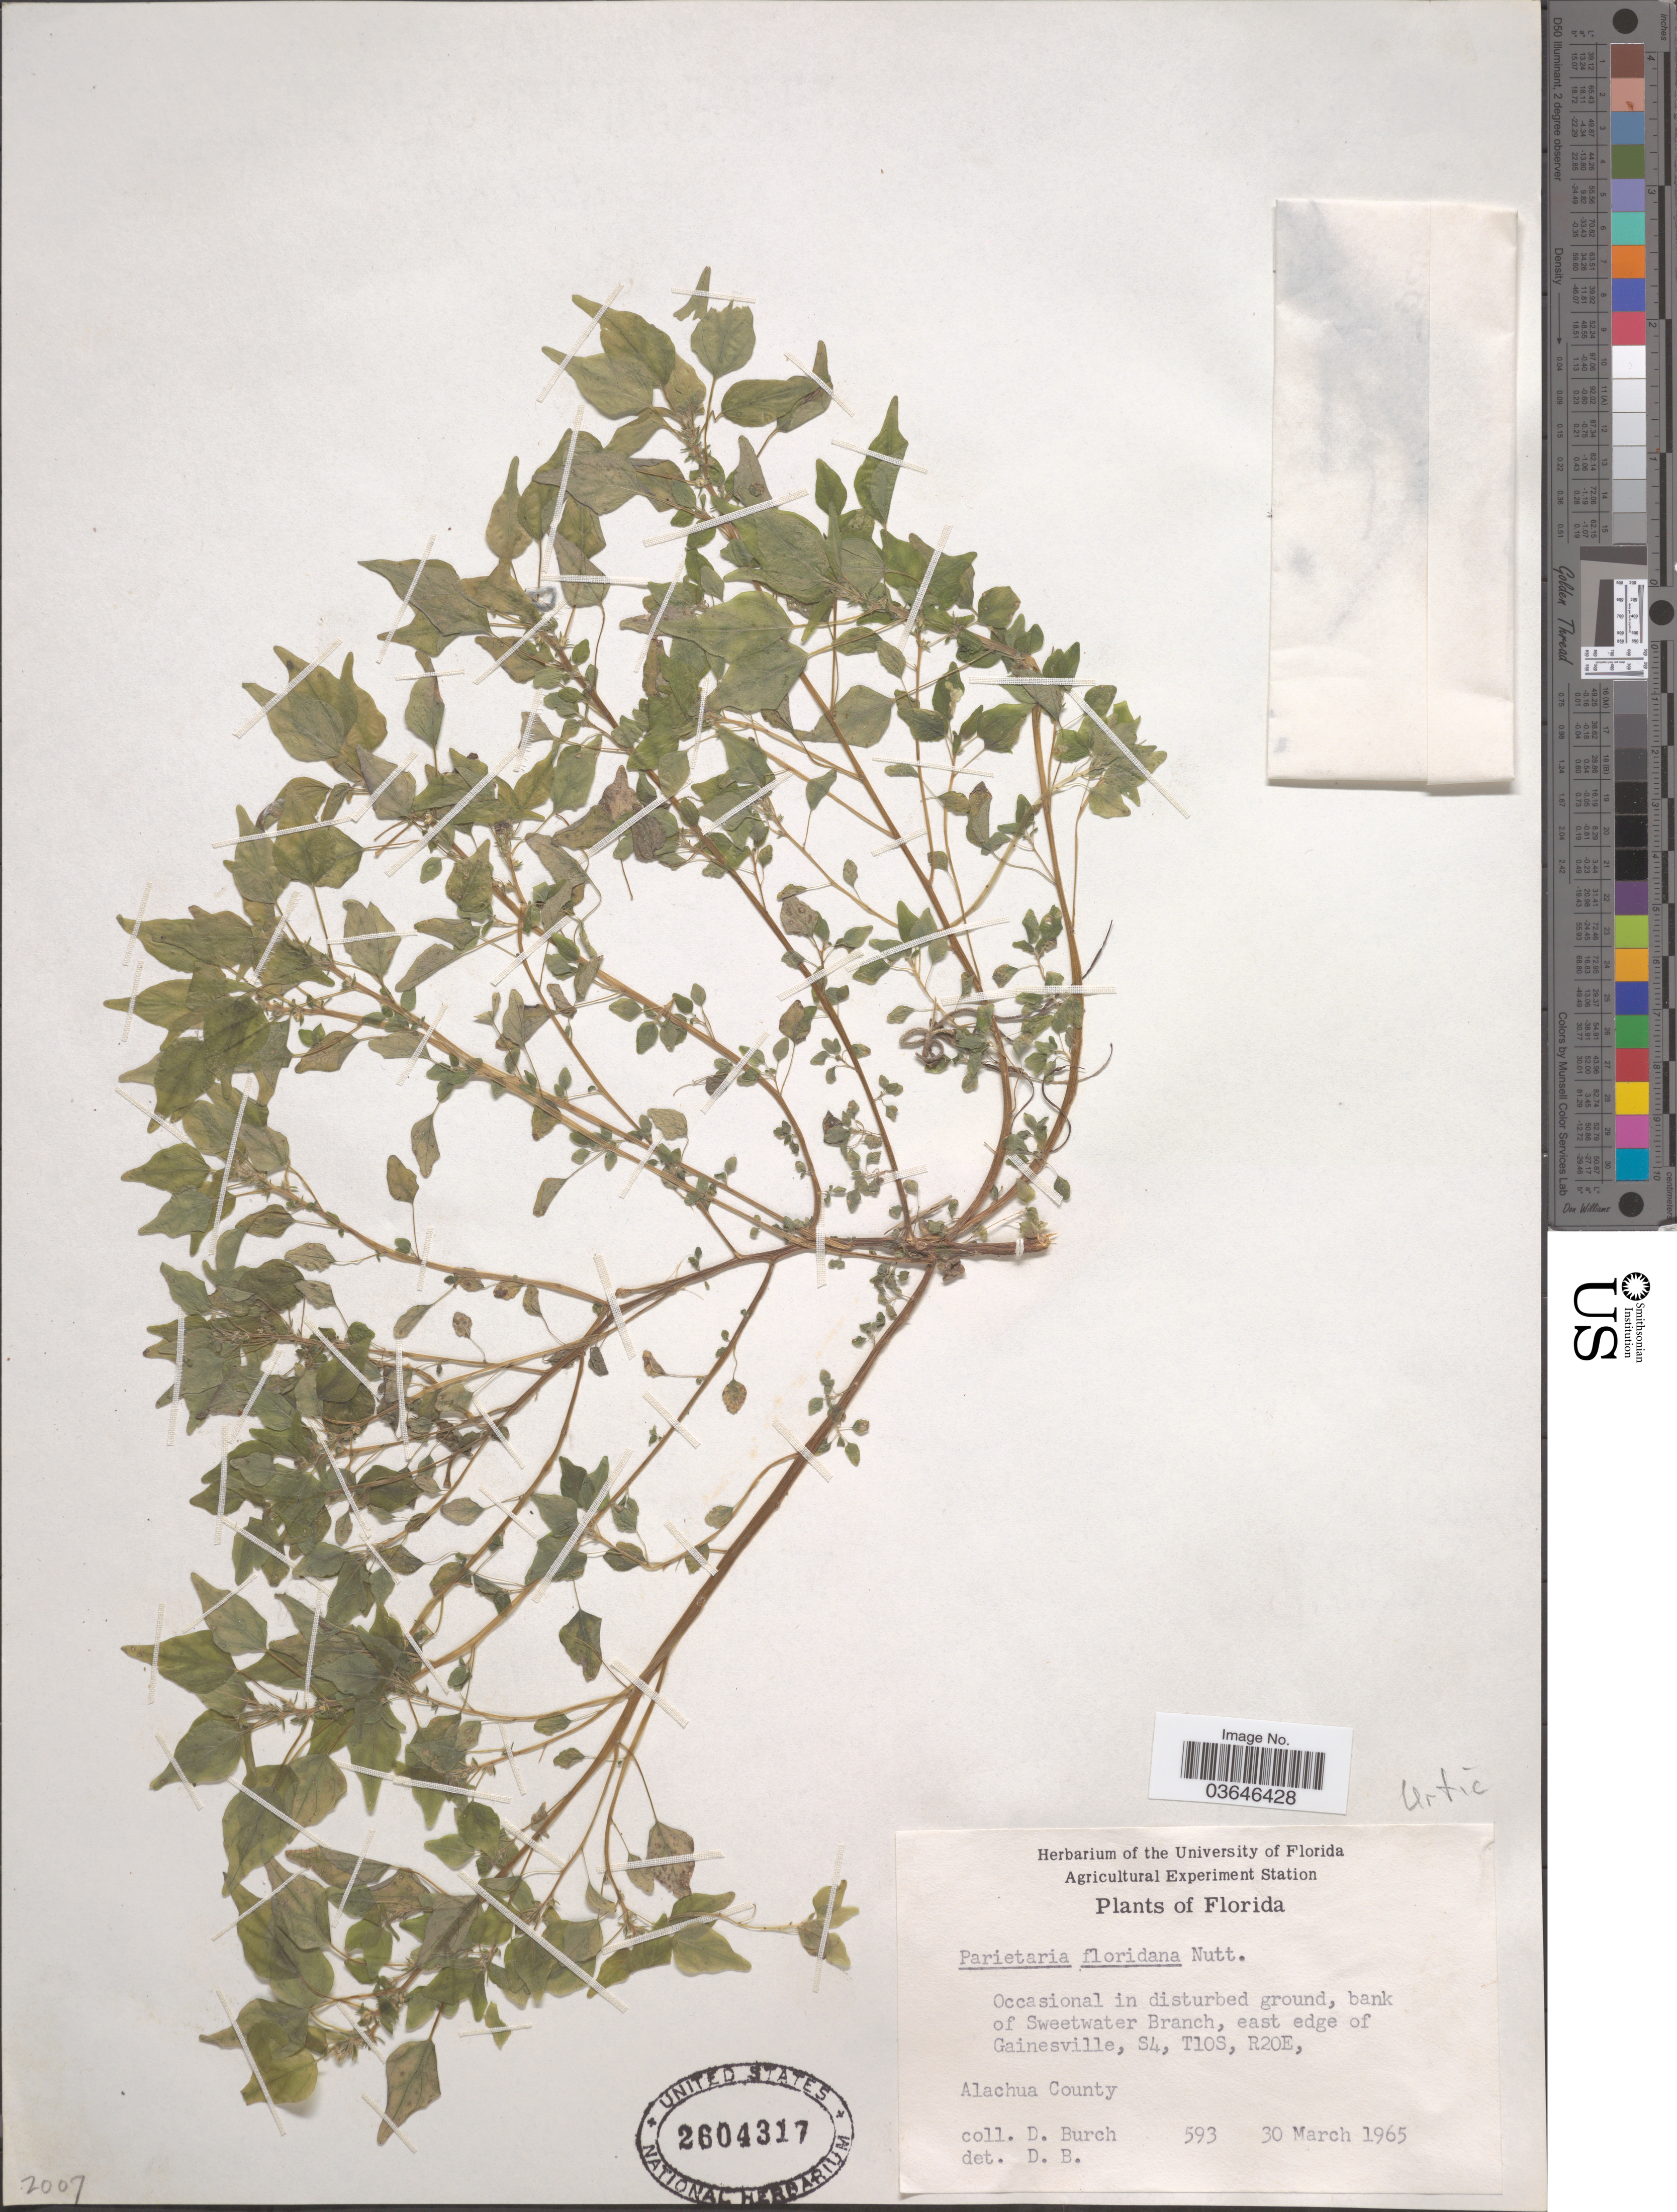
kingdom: Plantae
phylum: Tracheophyta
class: Magnoliopsida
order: Rosales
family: Urticaceae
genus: Parietaria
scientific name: Parietaria floridana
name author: Nutt.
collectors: D. Burch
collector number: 593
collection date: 1965-03-30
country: United States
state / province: Florida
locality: Bank of Sweetwater Branch, east edge of Gainesville, S4, T10S, R20E. Alachua County.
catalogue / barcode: US 2604317